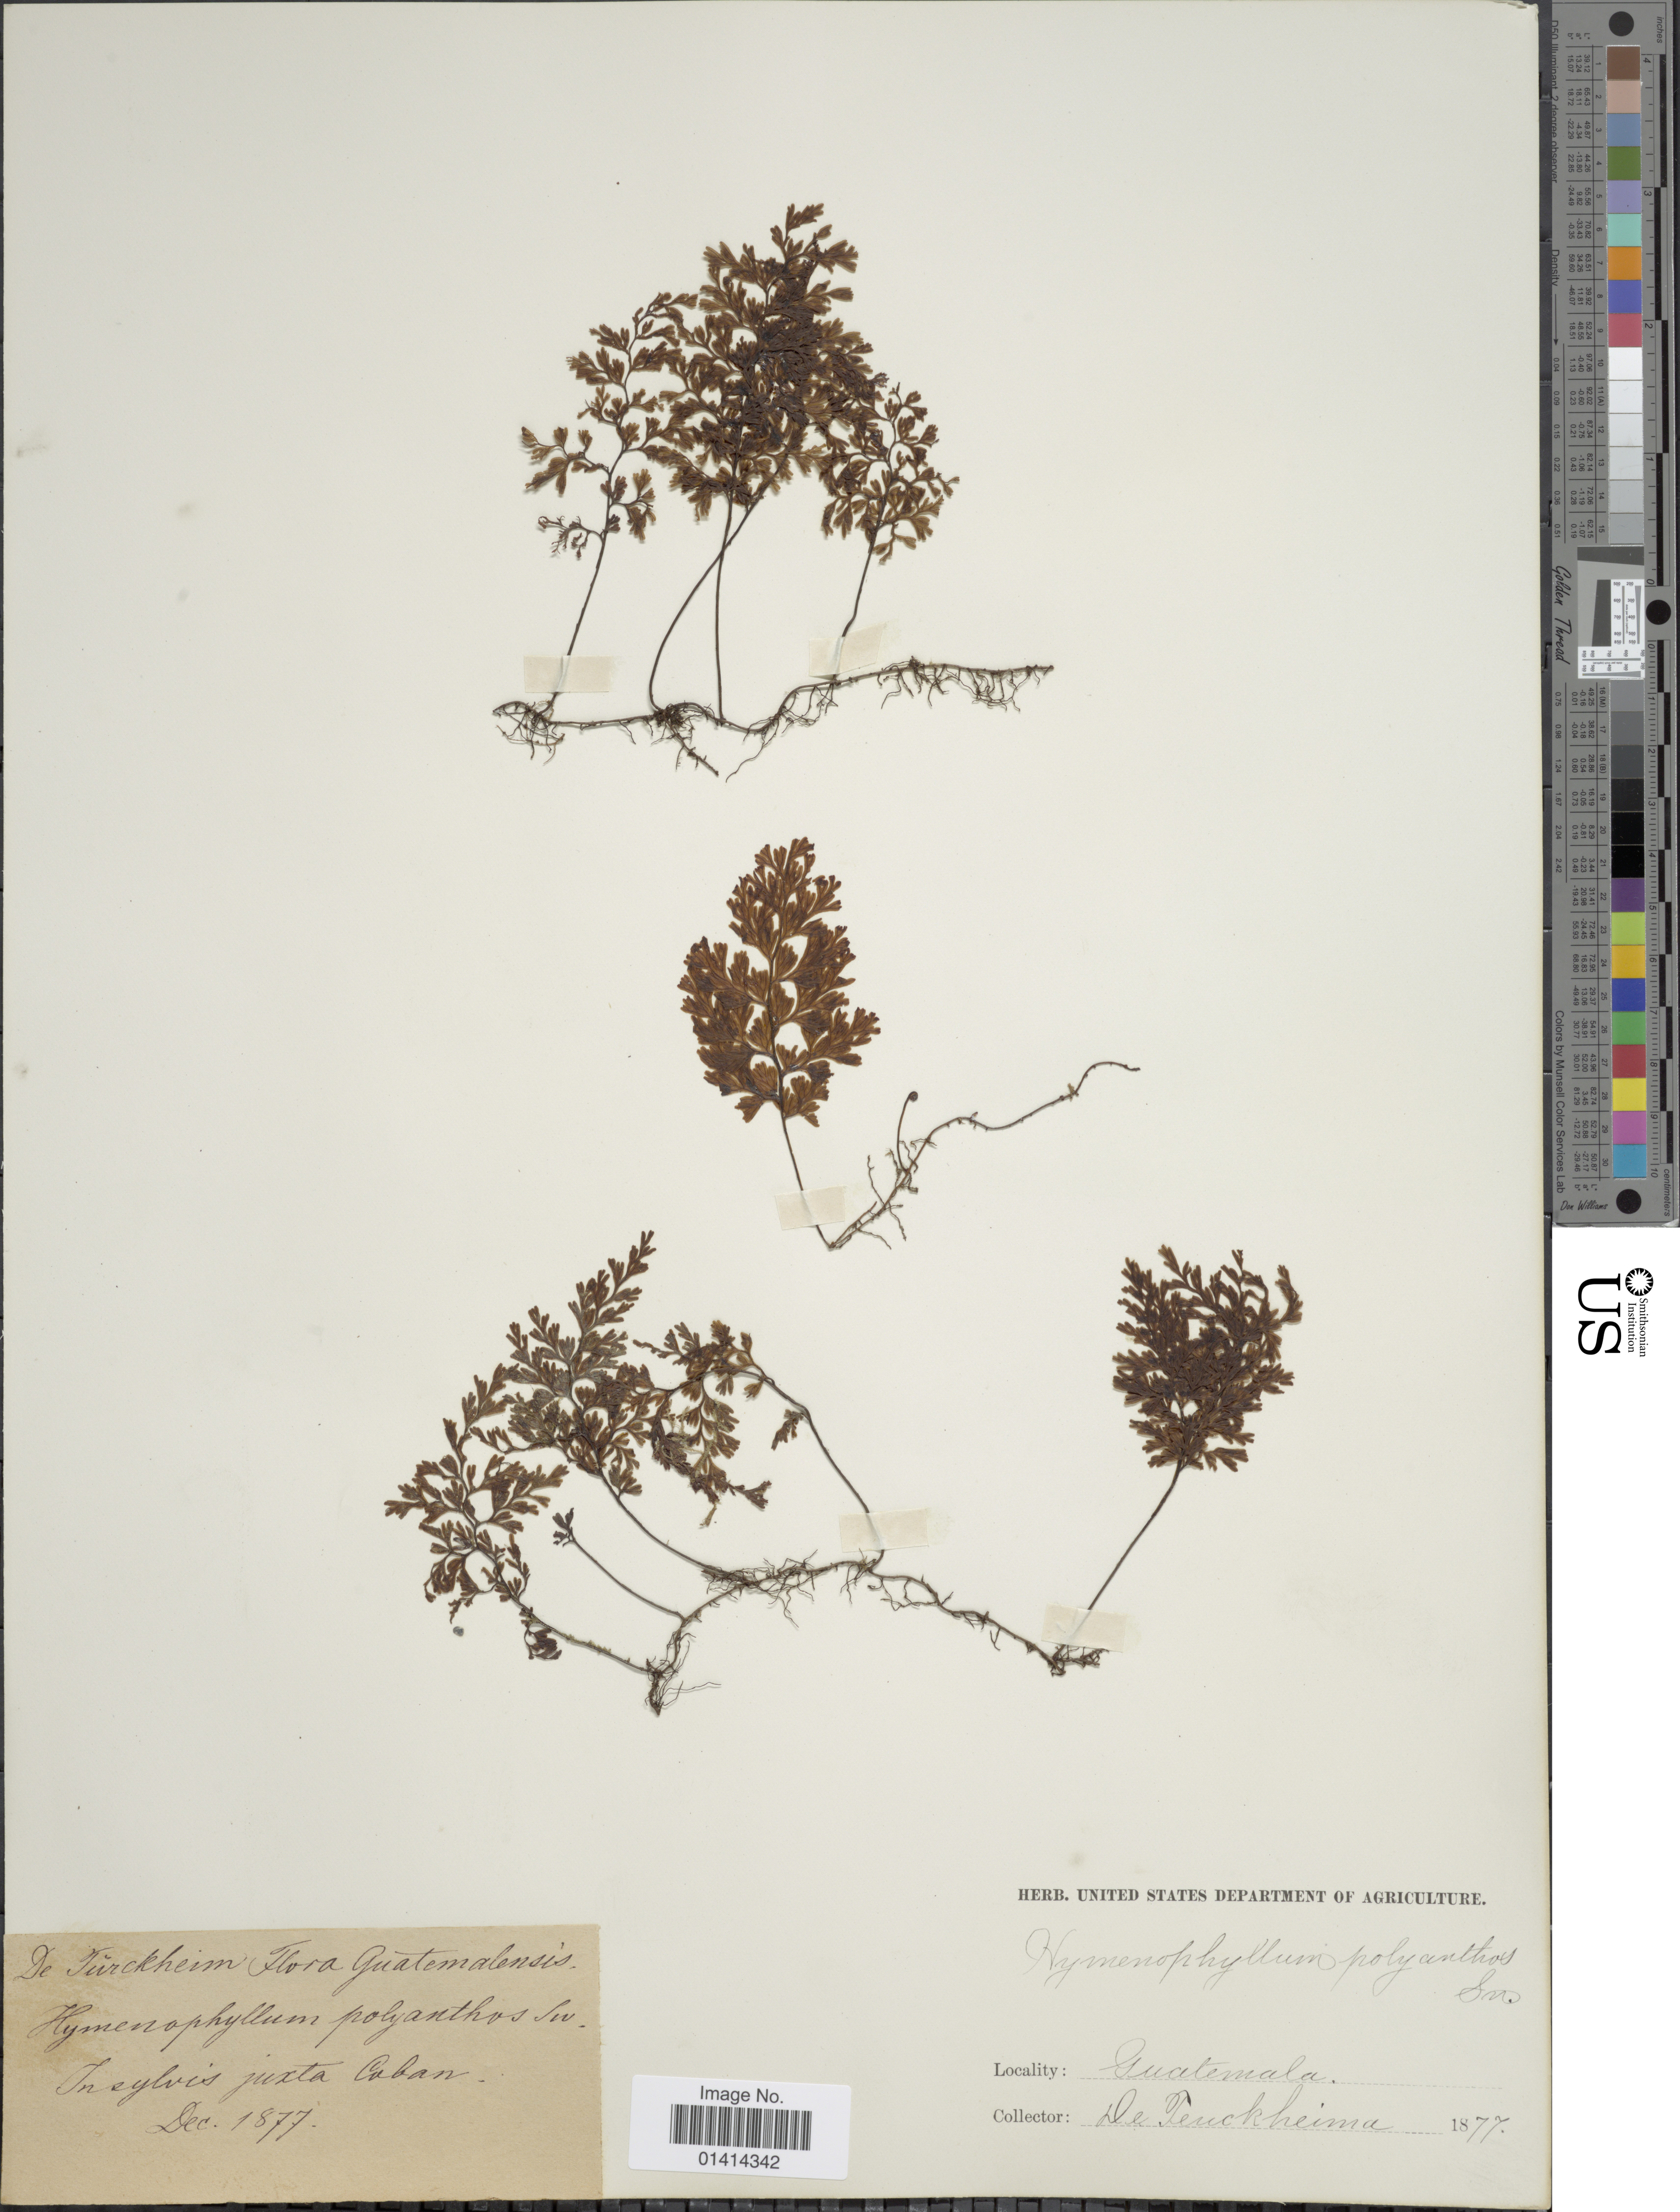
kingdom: Plantae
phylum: Tracheophyta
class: Polypodiopsida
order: Hymenophyllales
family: Hymenophyllaceae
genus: Hymenophyllum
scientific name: Hymenophyllum polyanthos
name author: (Sw.) Sw.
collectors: -. De Türckheim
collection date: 1877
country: Guatemala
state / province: Guatemala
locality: In sylvis juxta Coban